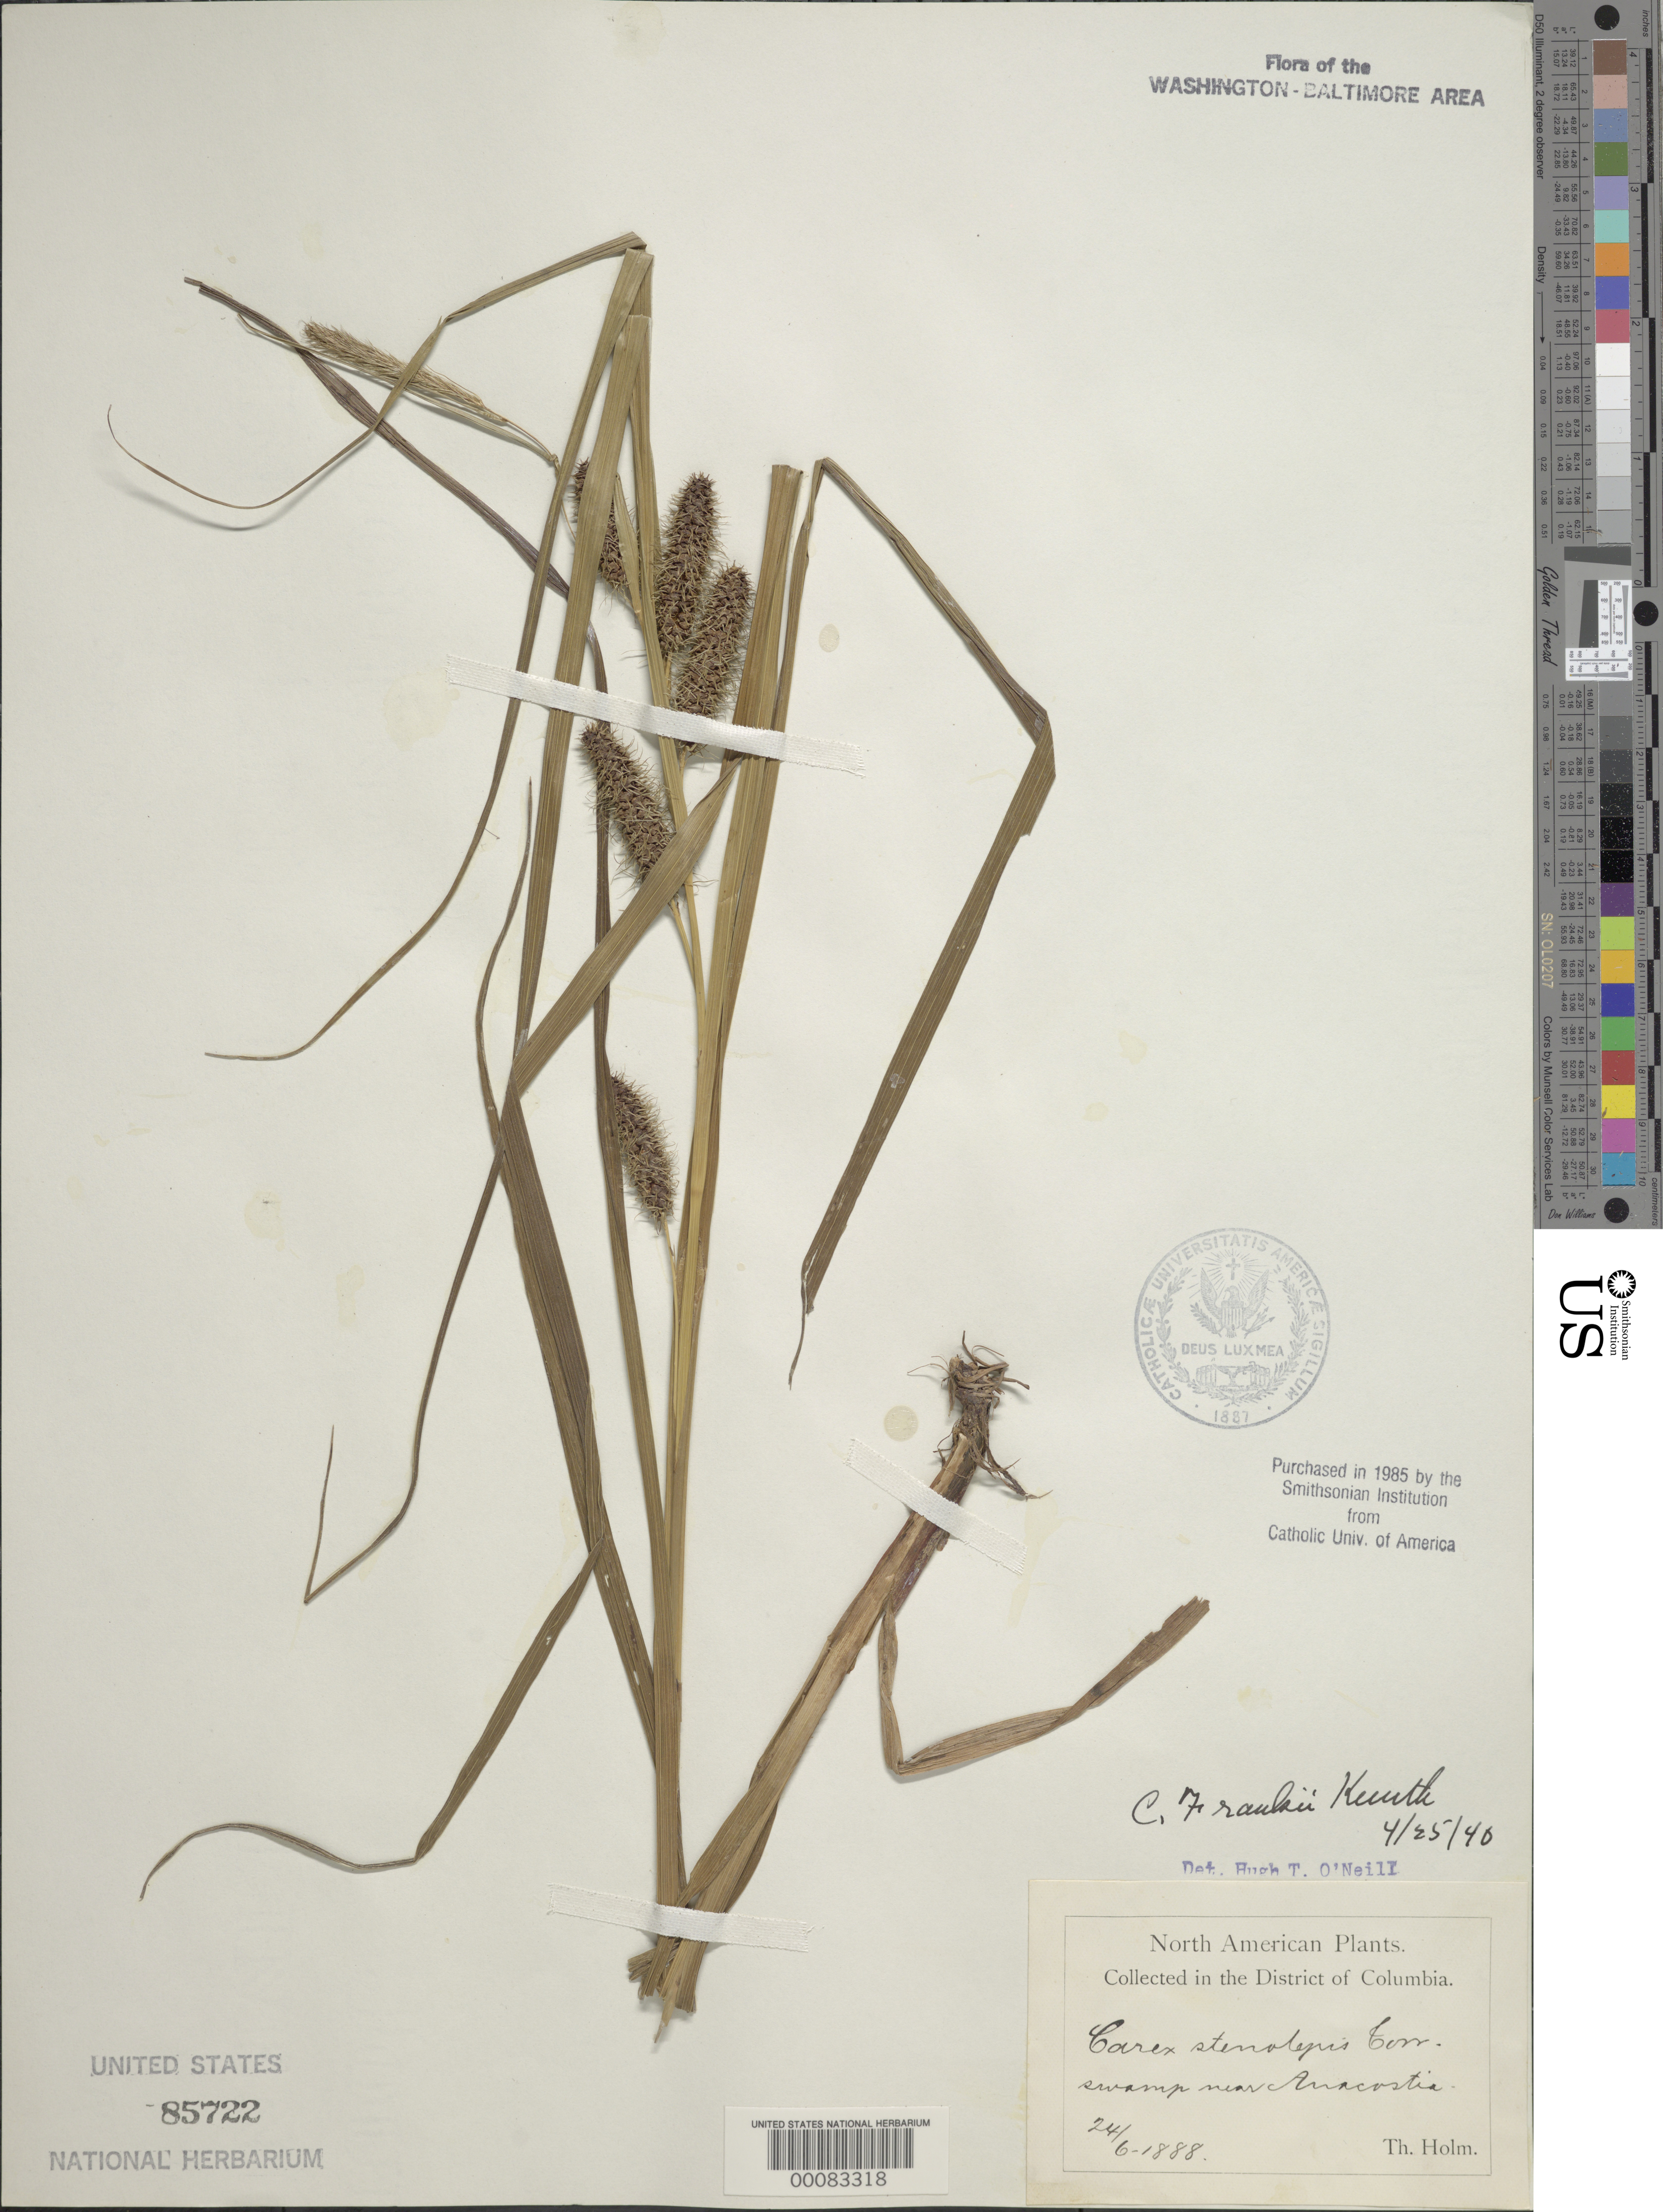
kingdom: Plantae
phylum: Tracheophyta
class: Liliopsida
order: Poales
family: Cyperaceae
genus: Carex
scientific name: Carex frankii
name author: Kunth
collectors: T. Holm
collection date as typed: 24 Jun 1888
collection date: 1888-06-24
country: United States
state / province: District of Columbia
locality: Near Anacostia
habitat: Swamp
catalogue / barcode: US 85722